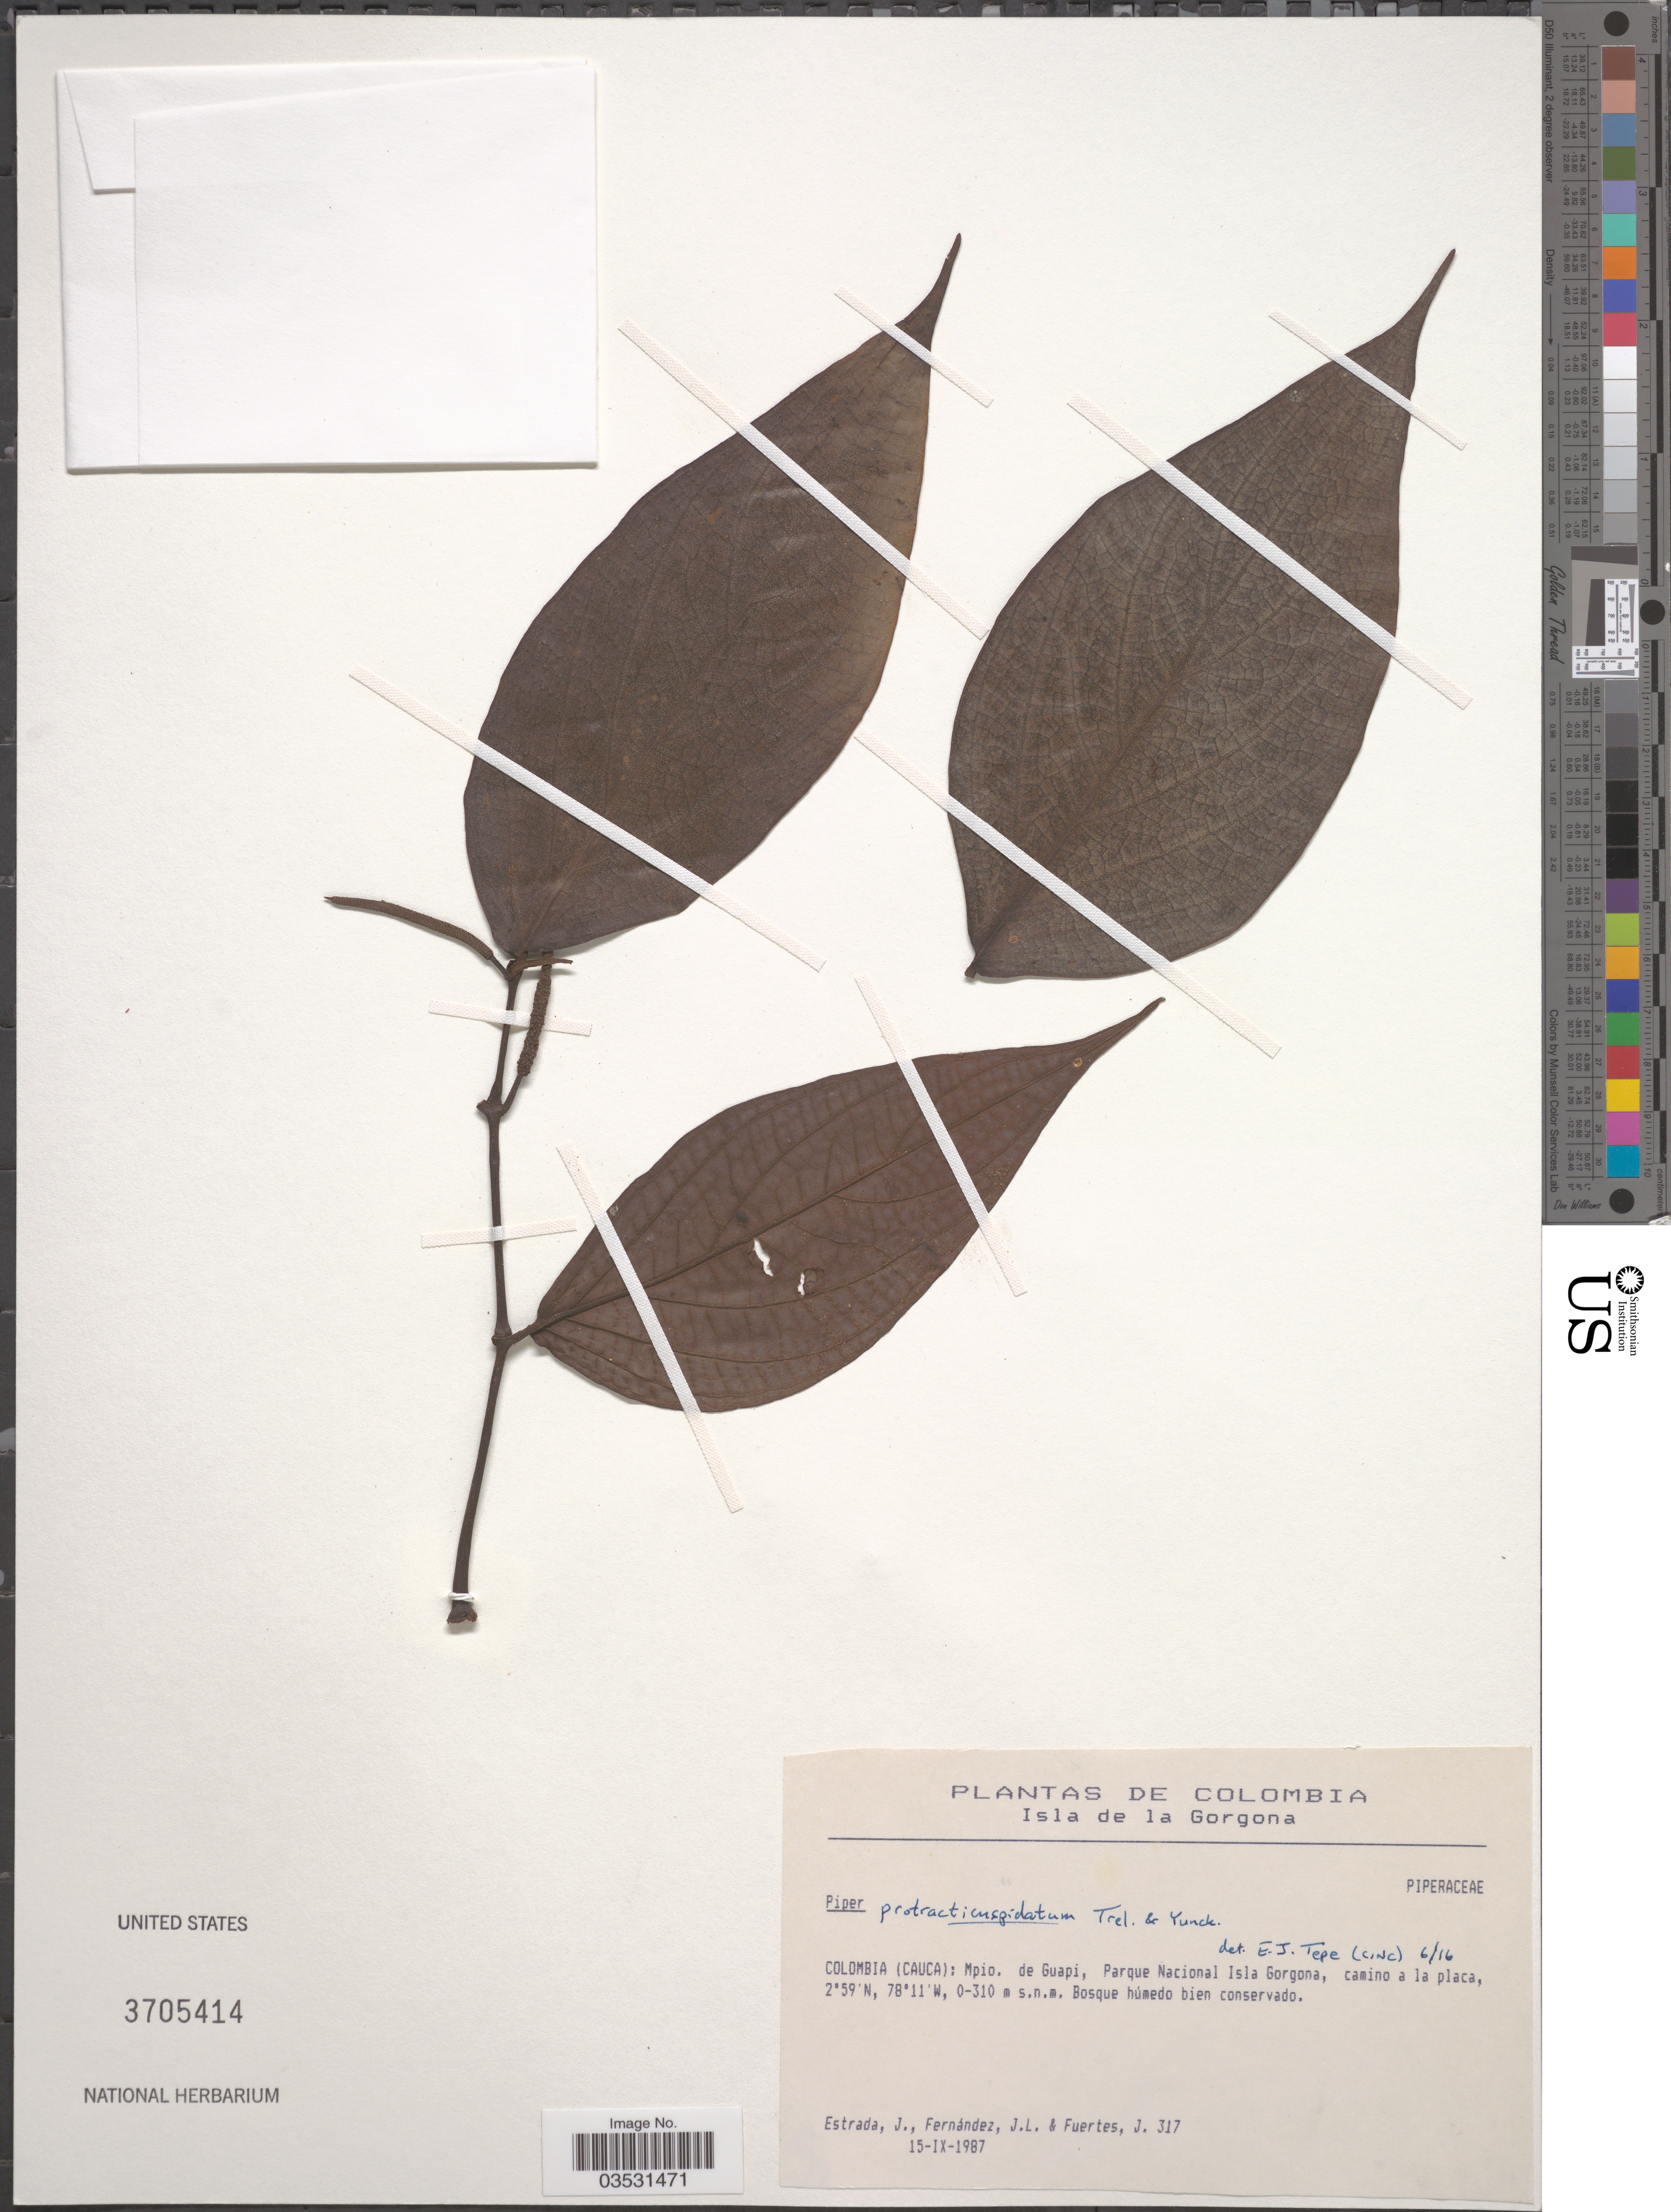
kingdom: Plantae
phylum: Tracheophyta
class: Magnoliopsida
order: Piperales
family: Piperaceae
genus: Piper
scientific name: Piper protracticuspidatum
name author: Trel. & Yunck.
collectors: J. Estrada, J. Fernández & J. Fuertes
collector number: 317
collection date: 1987-09-15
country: Colombia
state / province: Cauca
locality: Isla de la Gorgona. Mpio. de Guapi, Parque Nacional Isla Gorgona, camino a la placa.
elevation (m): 0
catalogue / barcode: US 3705414